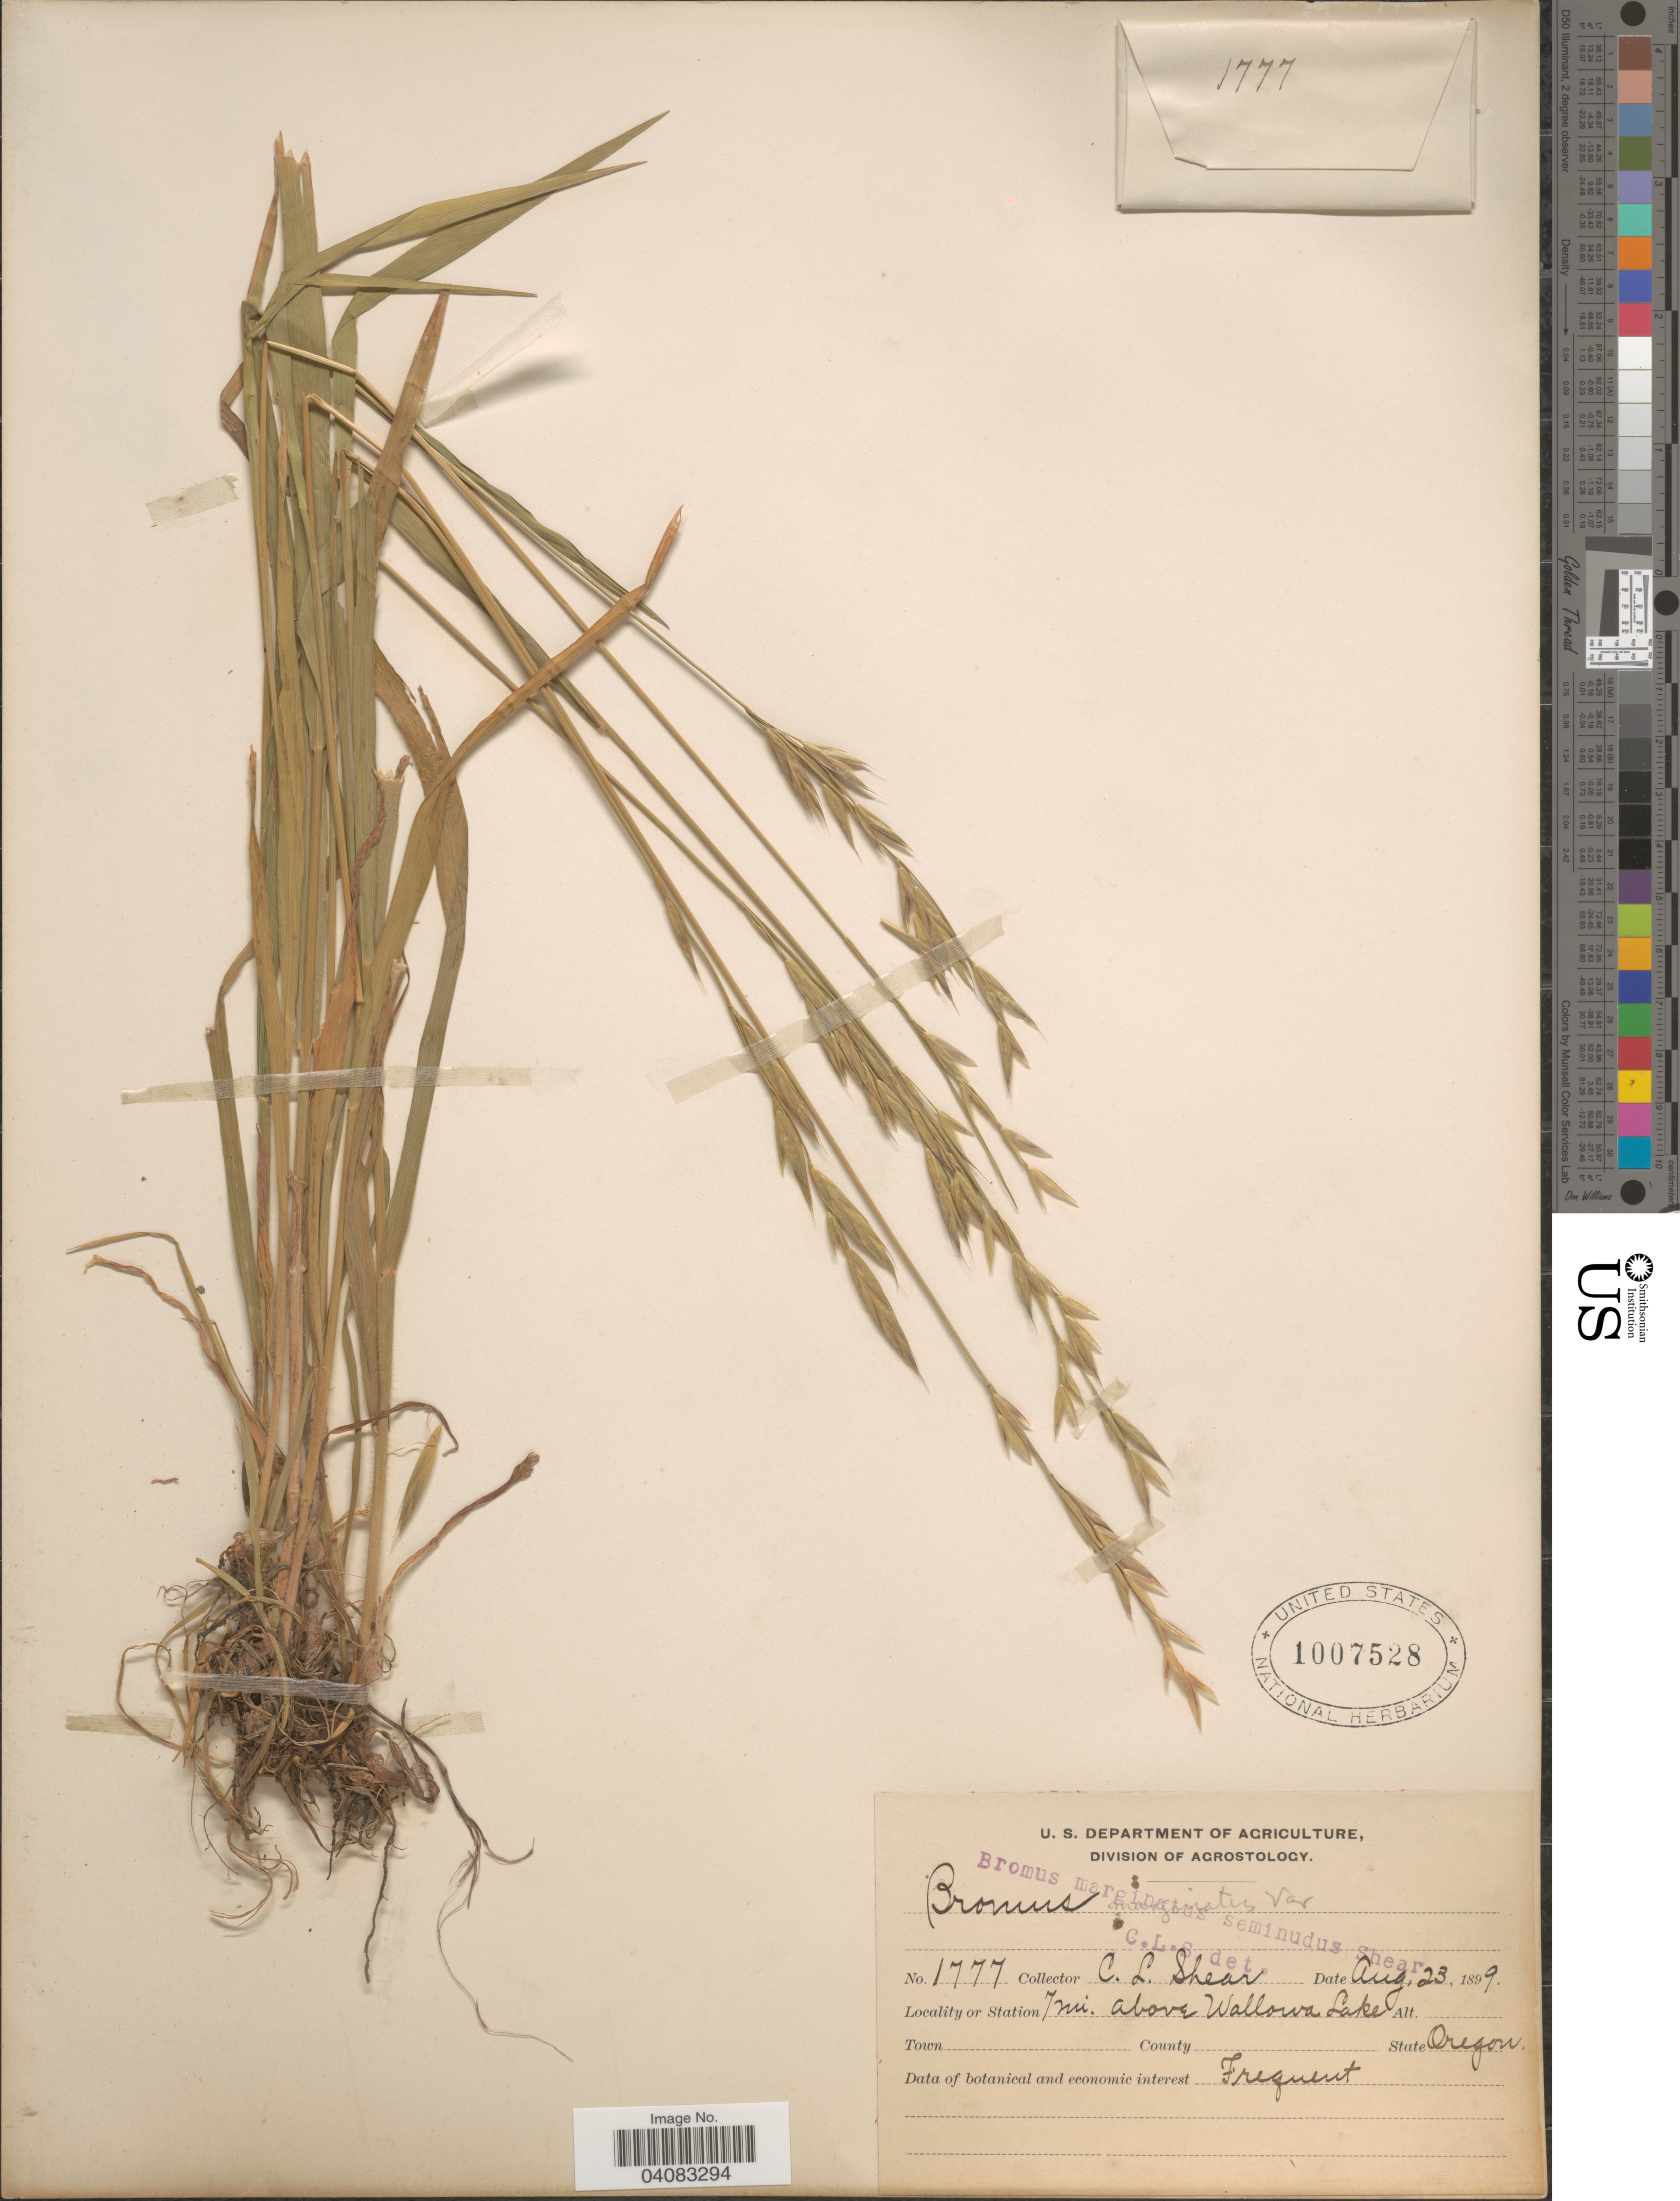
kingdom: Plantae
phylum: Tracheophyta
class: Liliopsida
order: Poales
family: Poaceae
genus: Bromus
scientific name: Bromus marginatus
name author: Nees ex Steud.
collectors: C. L. Shear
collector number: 1777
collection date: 1899-08-23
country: United States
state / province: Oregon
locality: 7 mi. above Wallowa Lake.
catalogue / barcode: US 1007528